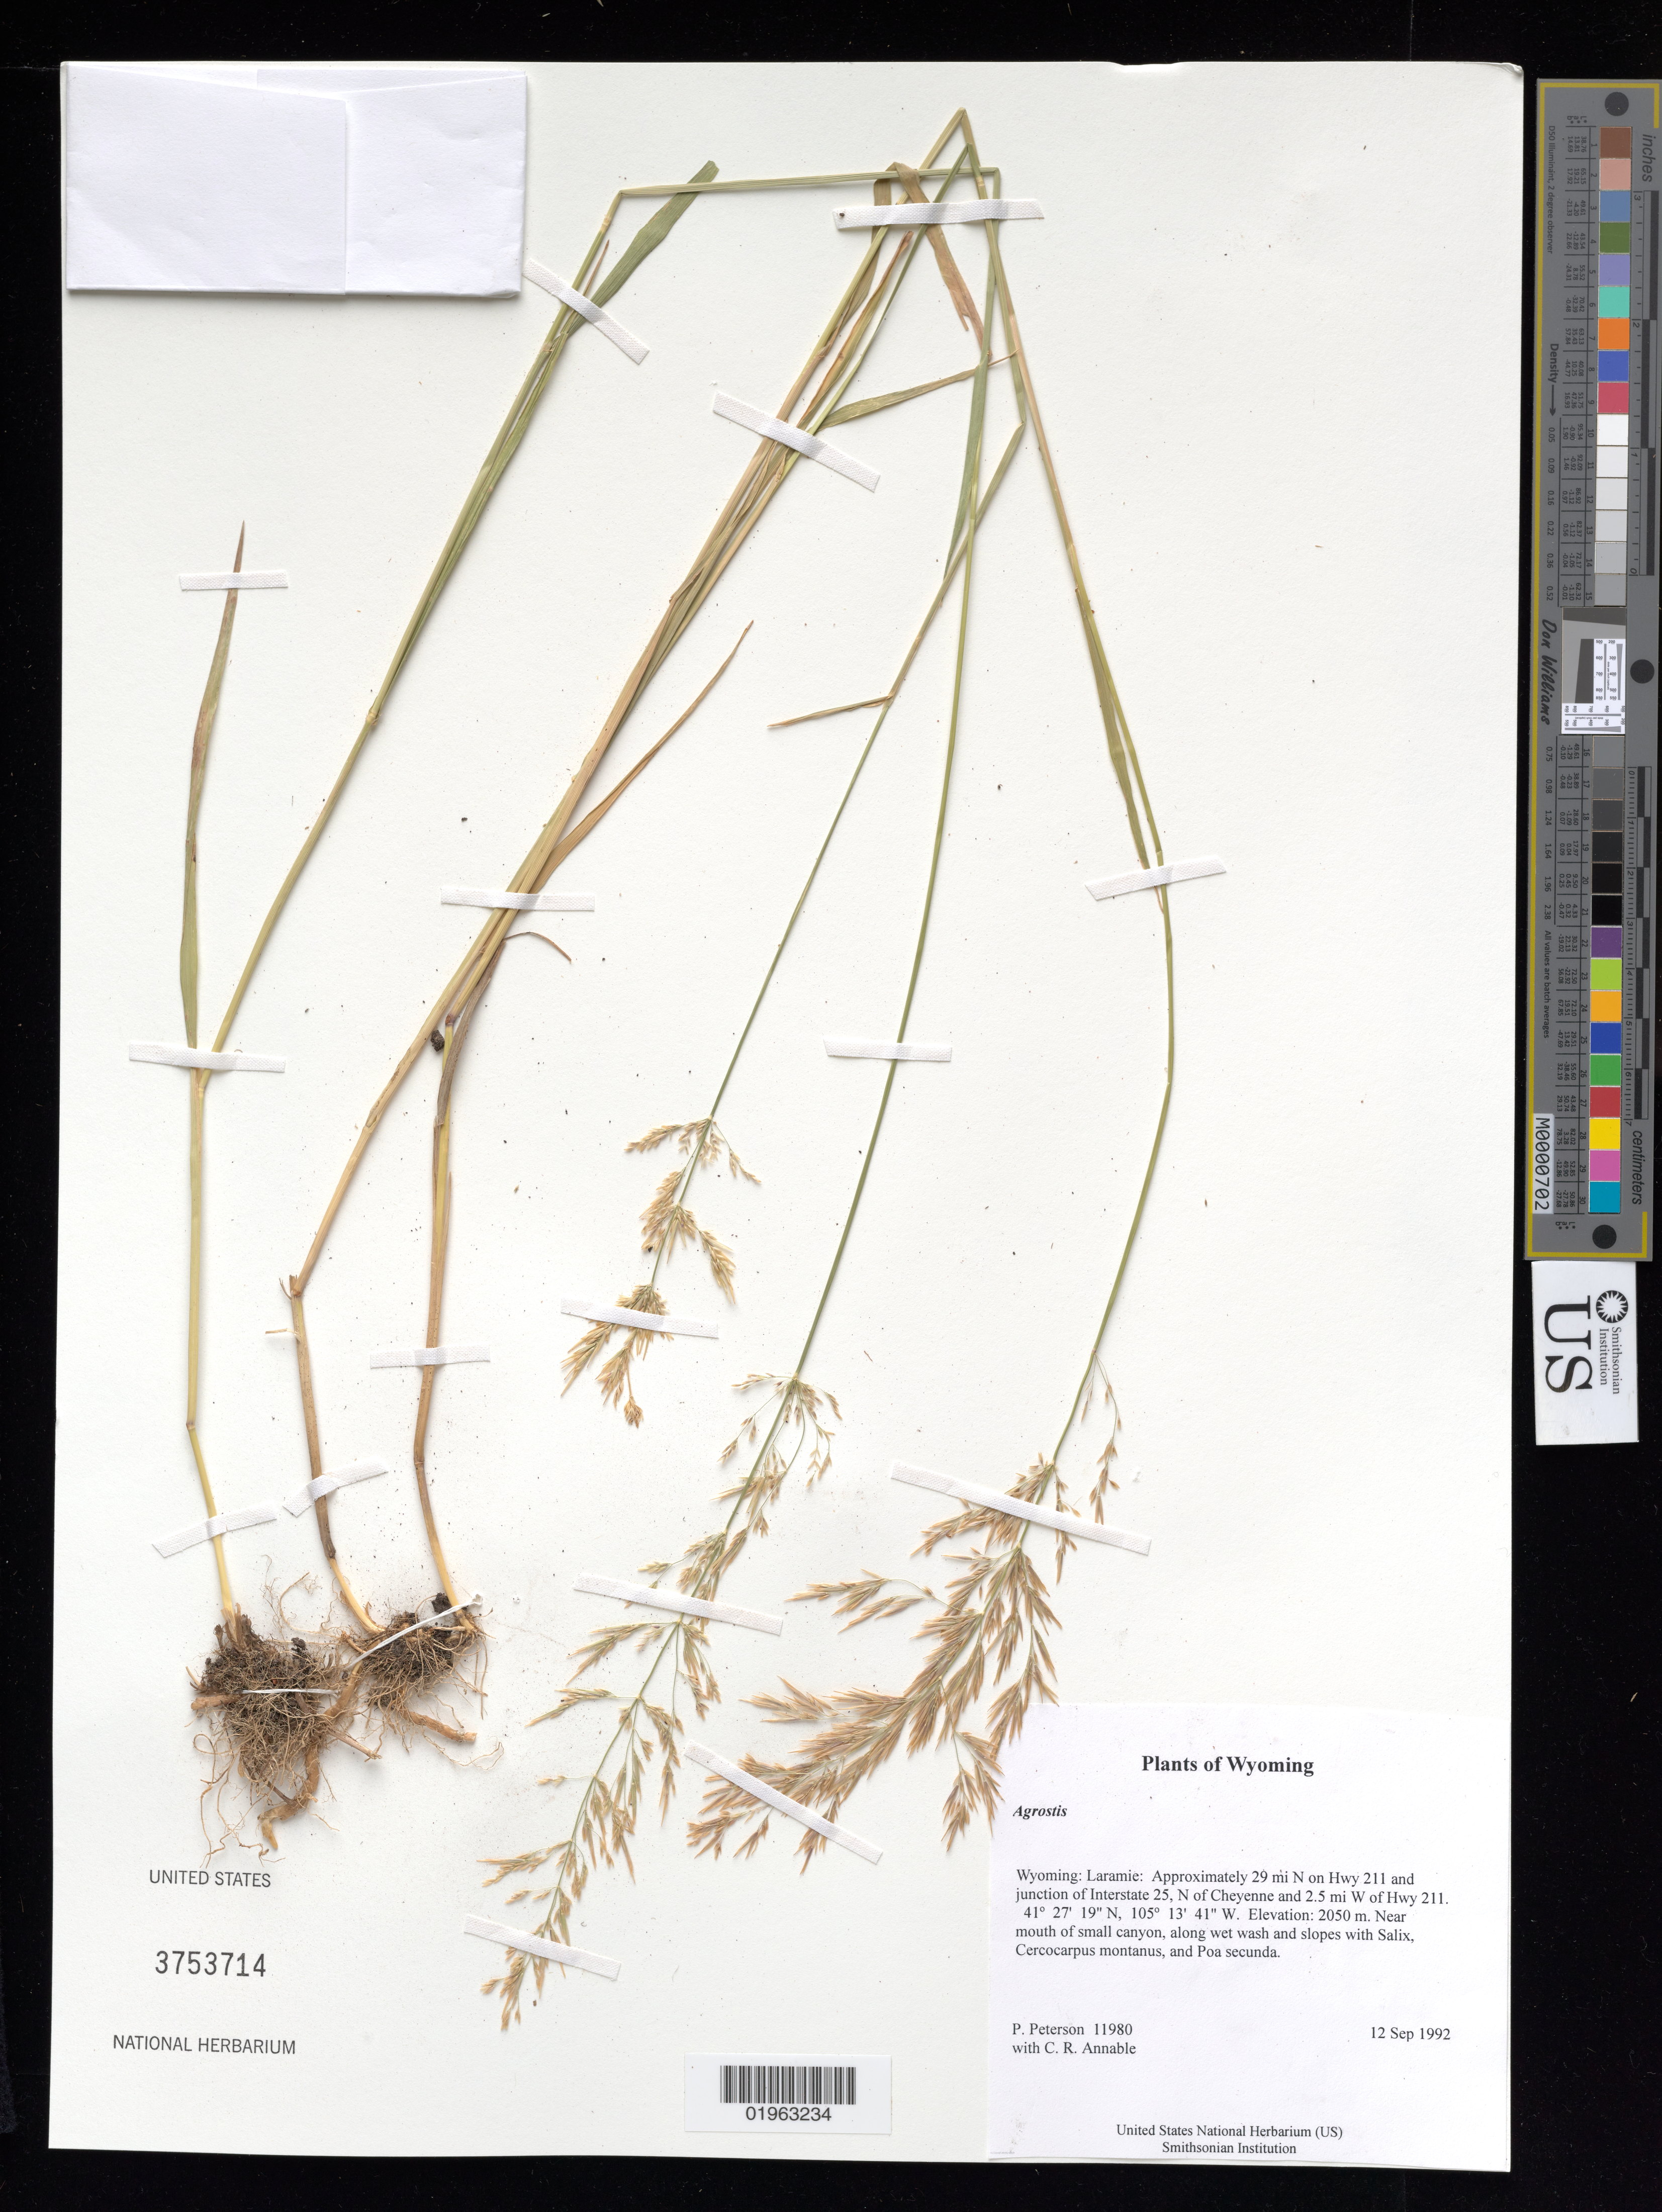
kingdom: Plantae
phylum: Tracheophyta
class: Liliopsida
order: Poales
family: Poaceae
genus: Agrostis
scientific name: Agrostis sp.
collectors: P. M. Peterson & C. R. Annable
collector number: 11980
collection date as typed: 12 Sep 1992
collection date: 1992-09-12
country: United States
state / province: Wyoming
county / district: Laramie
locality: Approximately 29 mi N on Hwy 211 and junction of Interstate 25, N of Cheyenne and 2.5 mi W of Hwy 211.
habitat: Near mouth of small canyon, along wet wash and slopes with Salix, Cercocarpus montanus, and Poa secunda.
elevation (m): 2050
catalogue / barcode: US 3753714